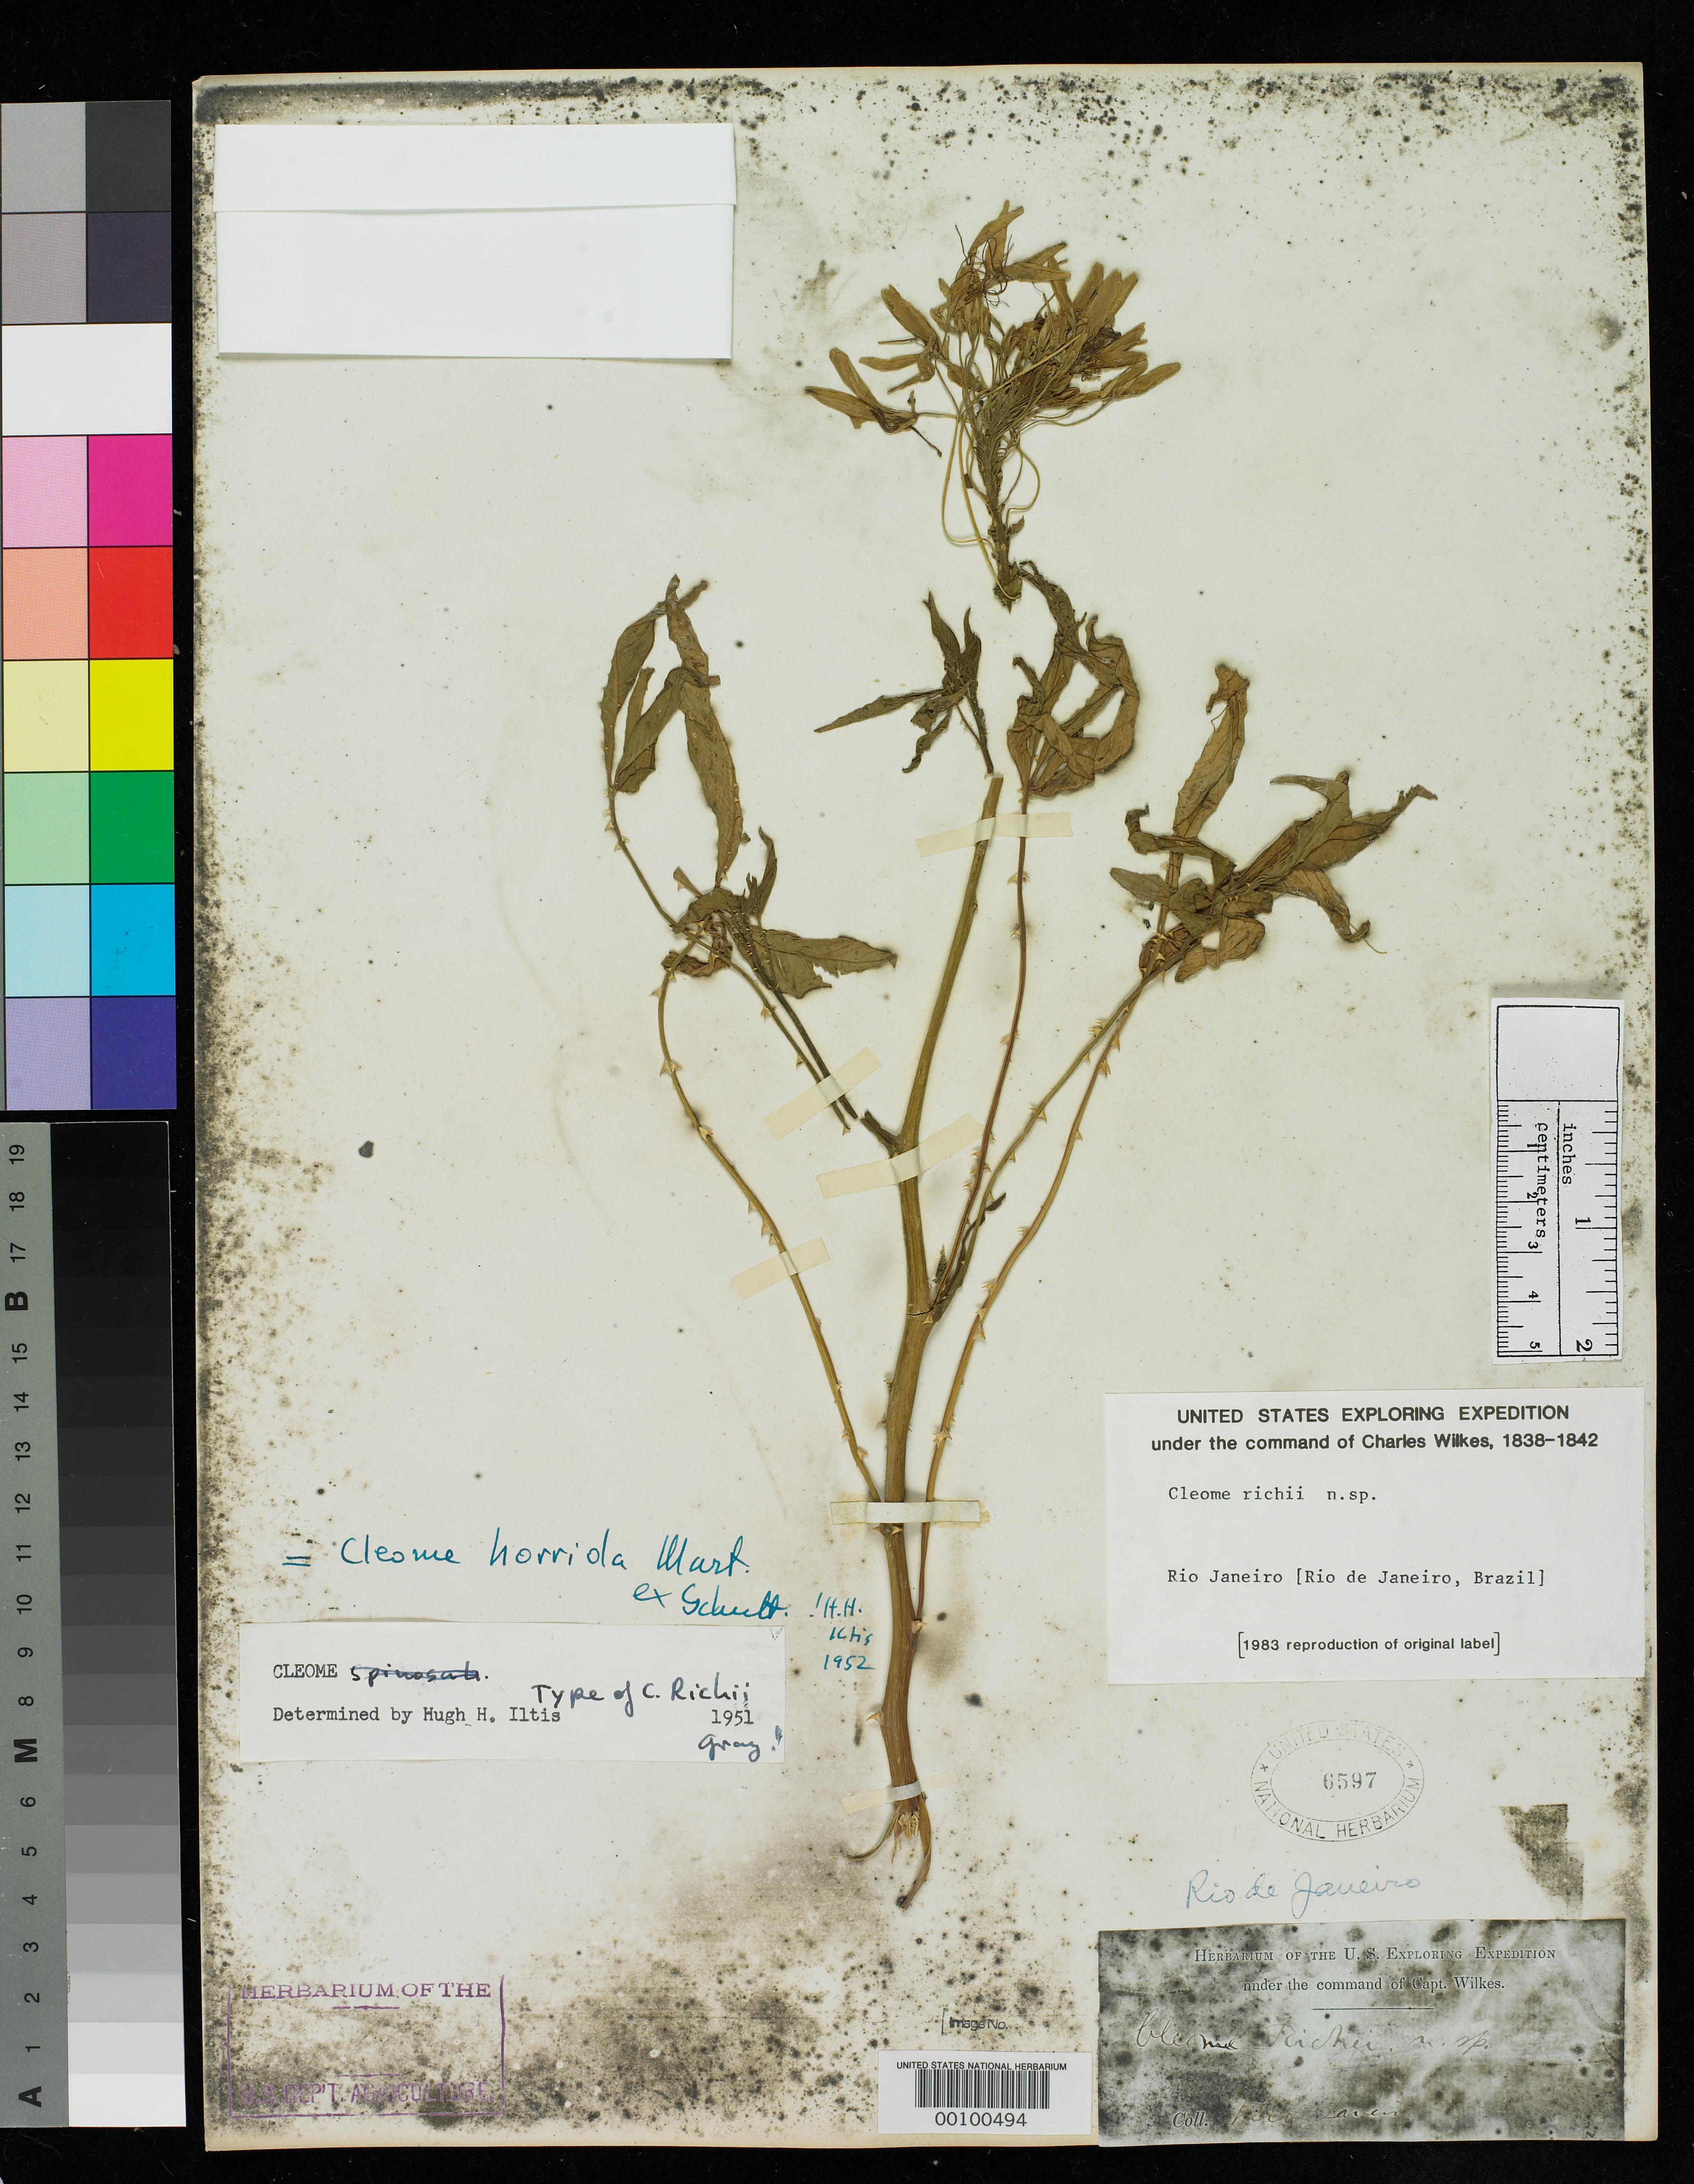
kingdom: Plantae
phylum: Tracheophyta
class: Magnoliopsida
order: Brassicales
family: Cleomaceae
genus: Cleome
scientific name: Cleome richii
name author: A. Gray in Wilkes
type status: Type Collection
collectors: Wilkes Explor. Exped.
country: Brazil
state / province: Rio de Janeiro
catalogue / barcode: US 6597